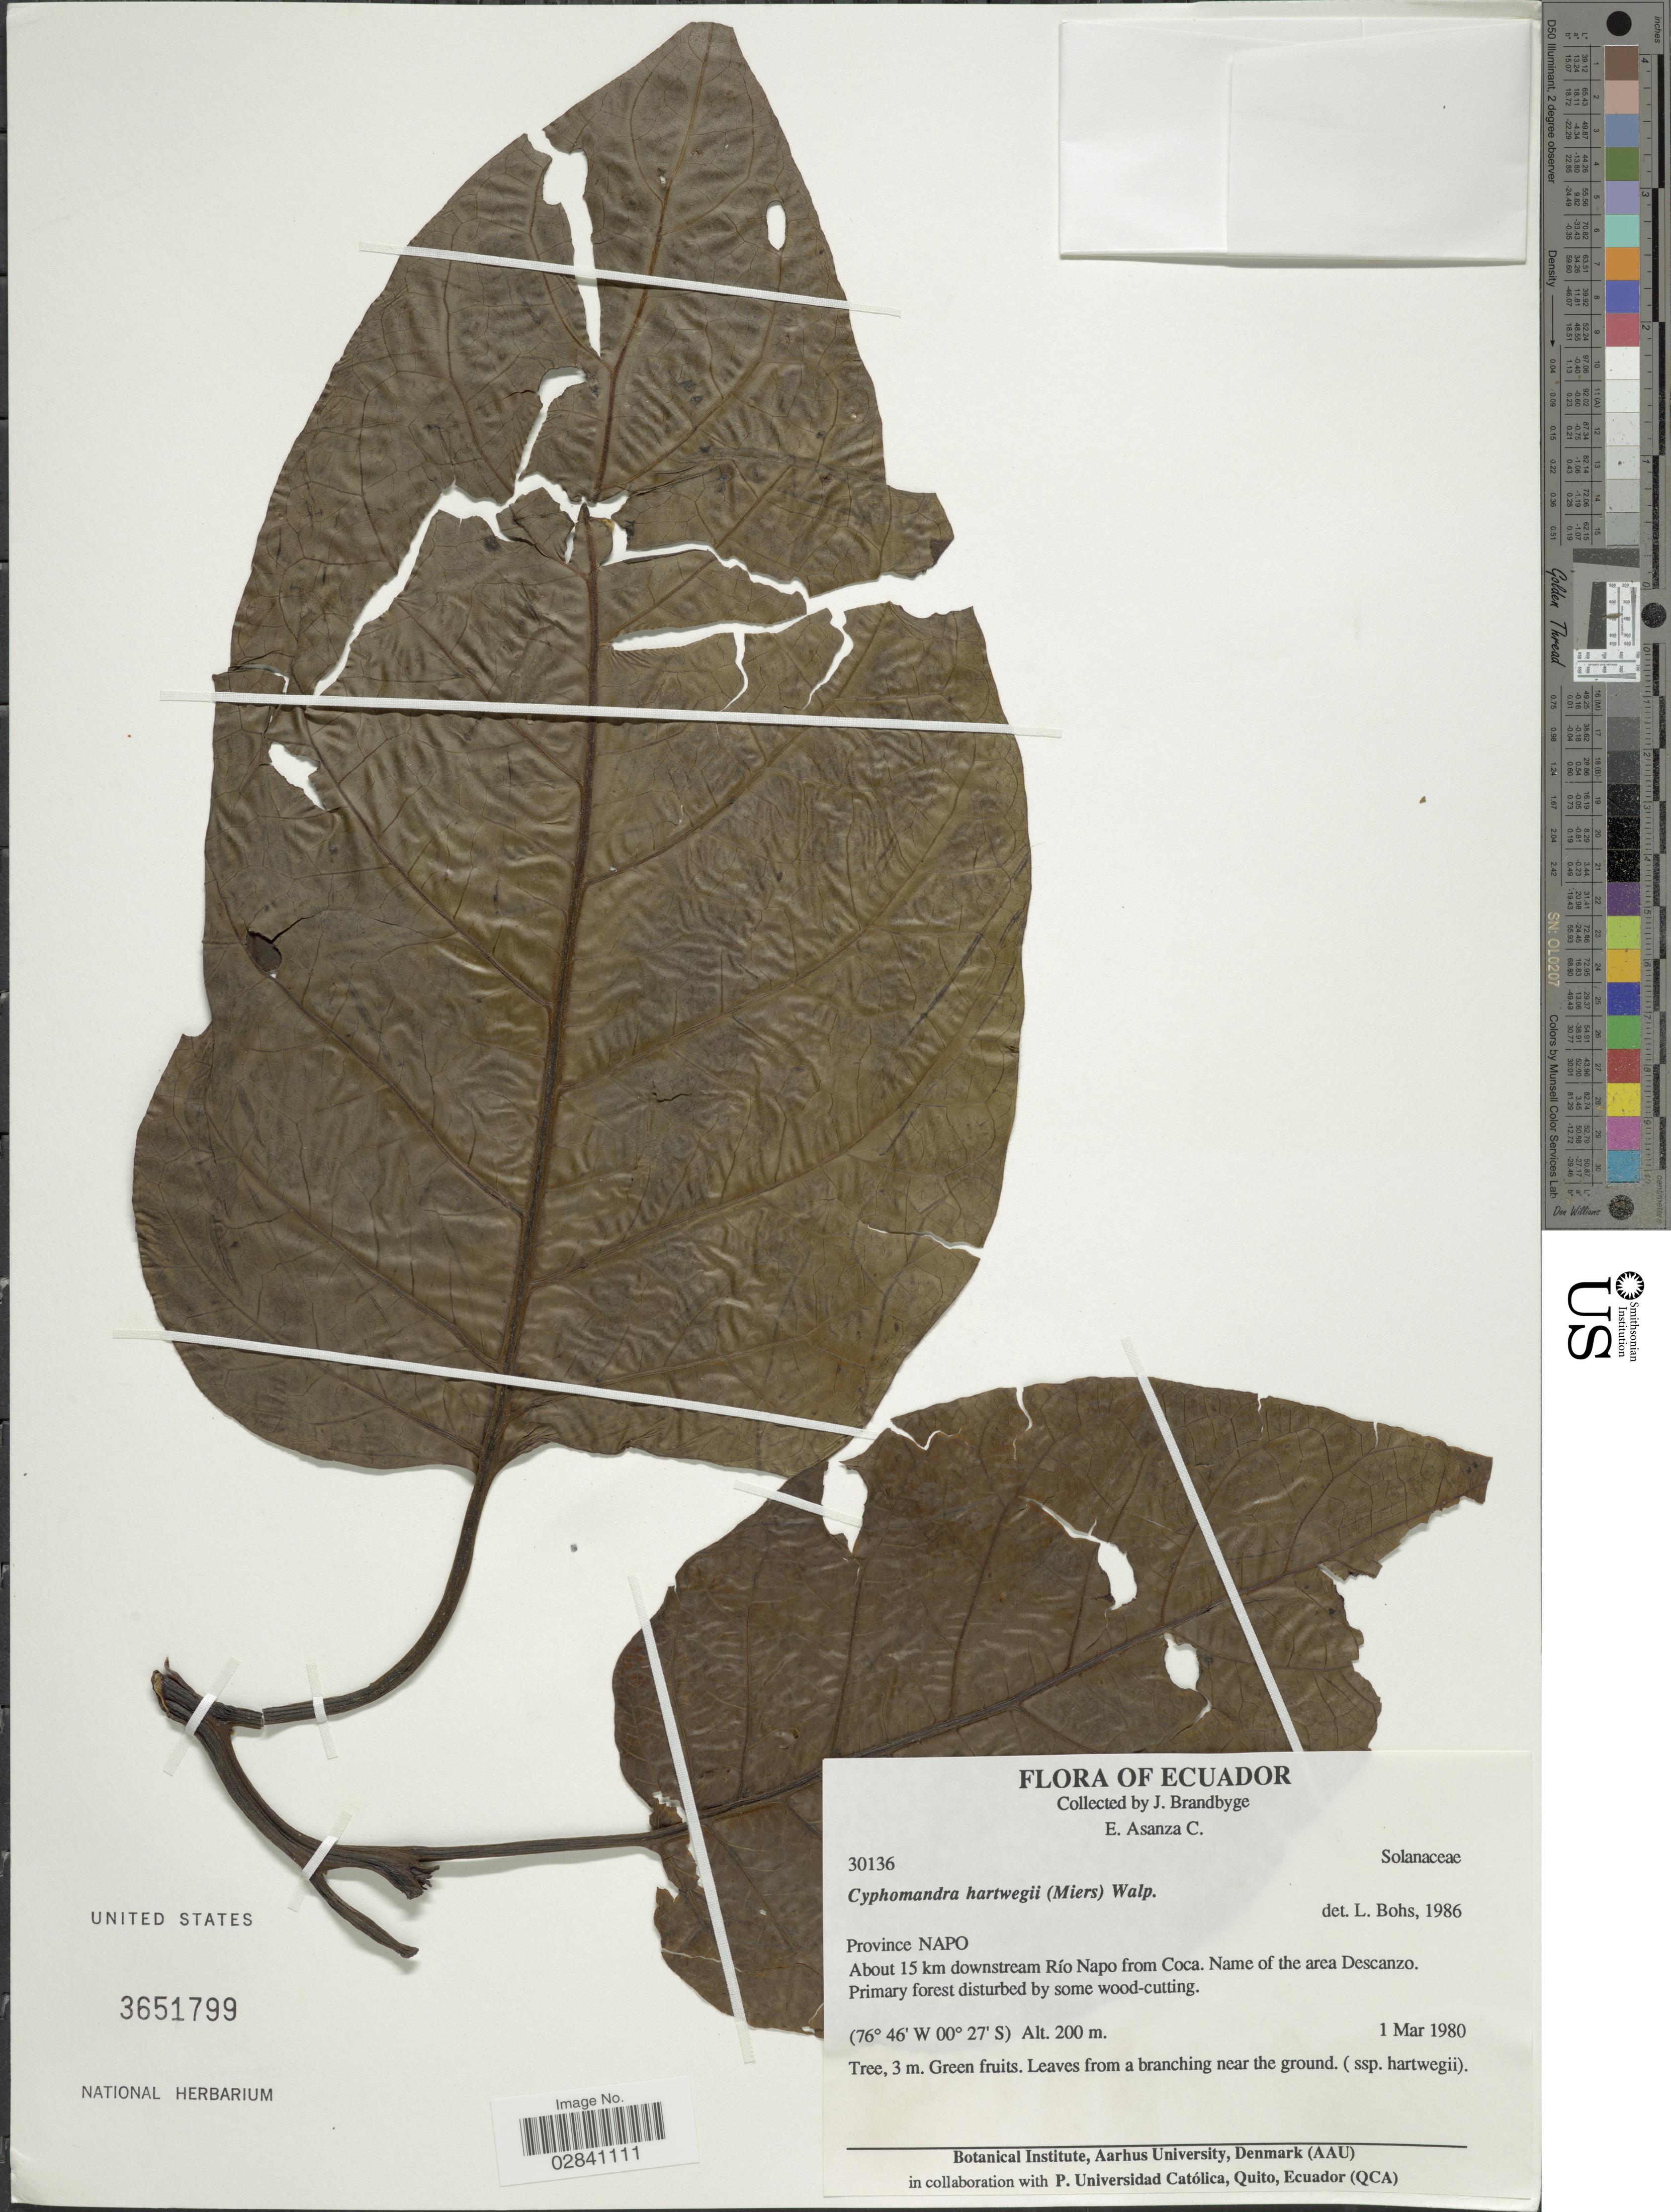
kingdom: Plantae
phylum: Tracheophyta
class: Magnoliopsida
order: Solanales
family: Solanaceae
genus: Cyphomandra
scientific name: Cyphomandra hartwegii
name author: (Miers) Sendtn. ex Walp.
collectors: J. Brandbyge & E. Asanza C.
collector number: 30136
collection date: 1980-03-01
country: Ecuador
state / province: Napo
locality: About 15 km downstream Río Napo from Coca. Name of the area Descanzo.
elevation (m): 200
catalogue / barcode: US 3651799